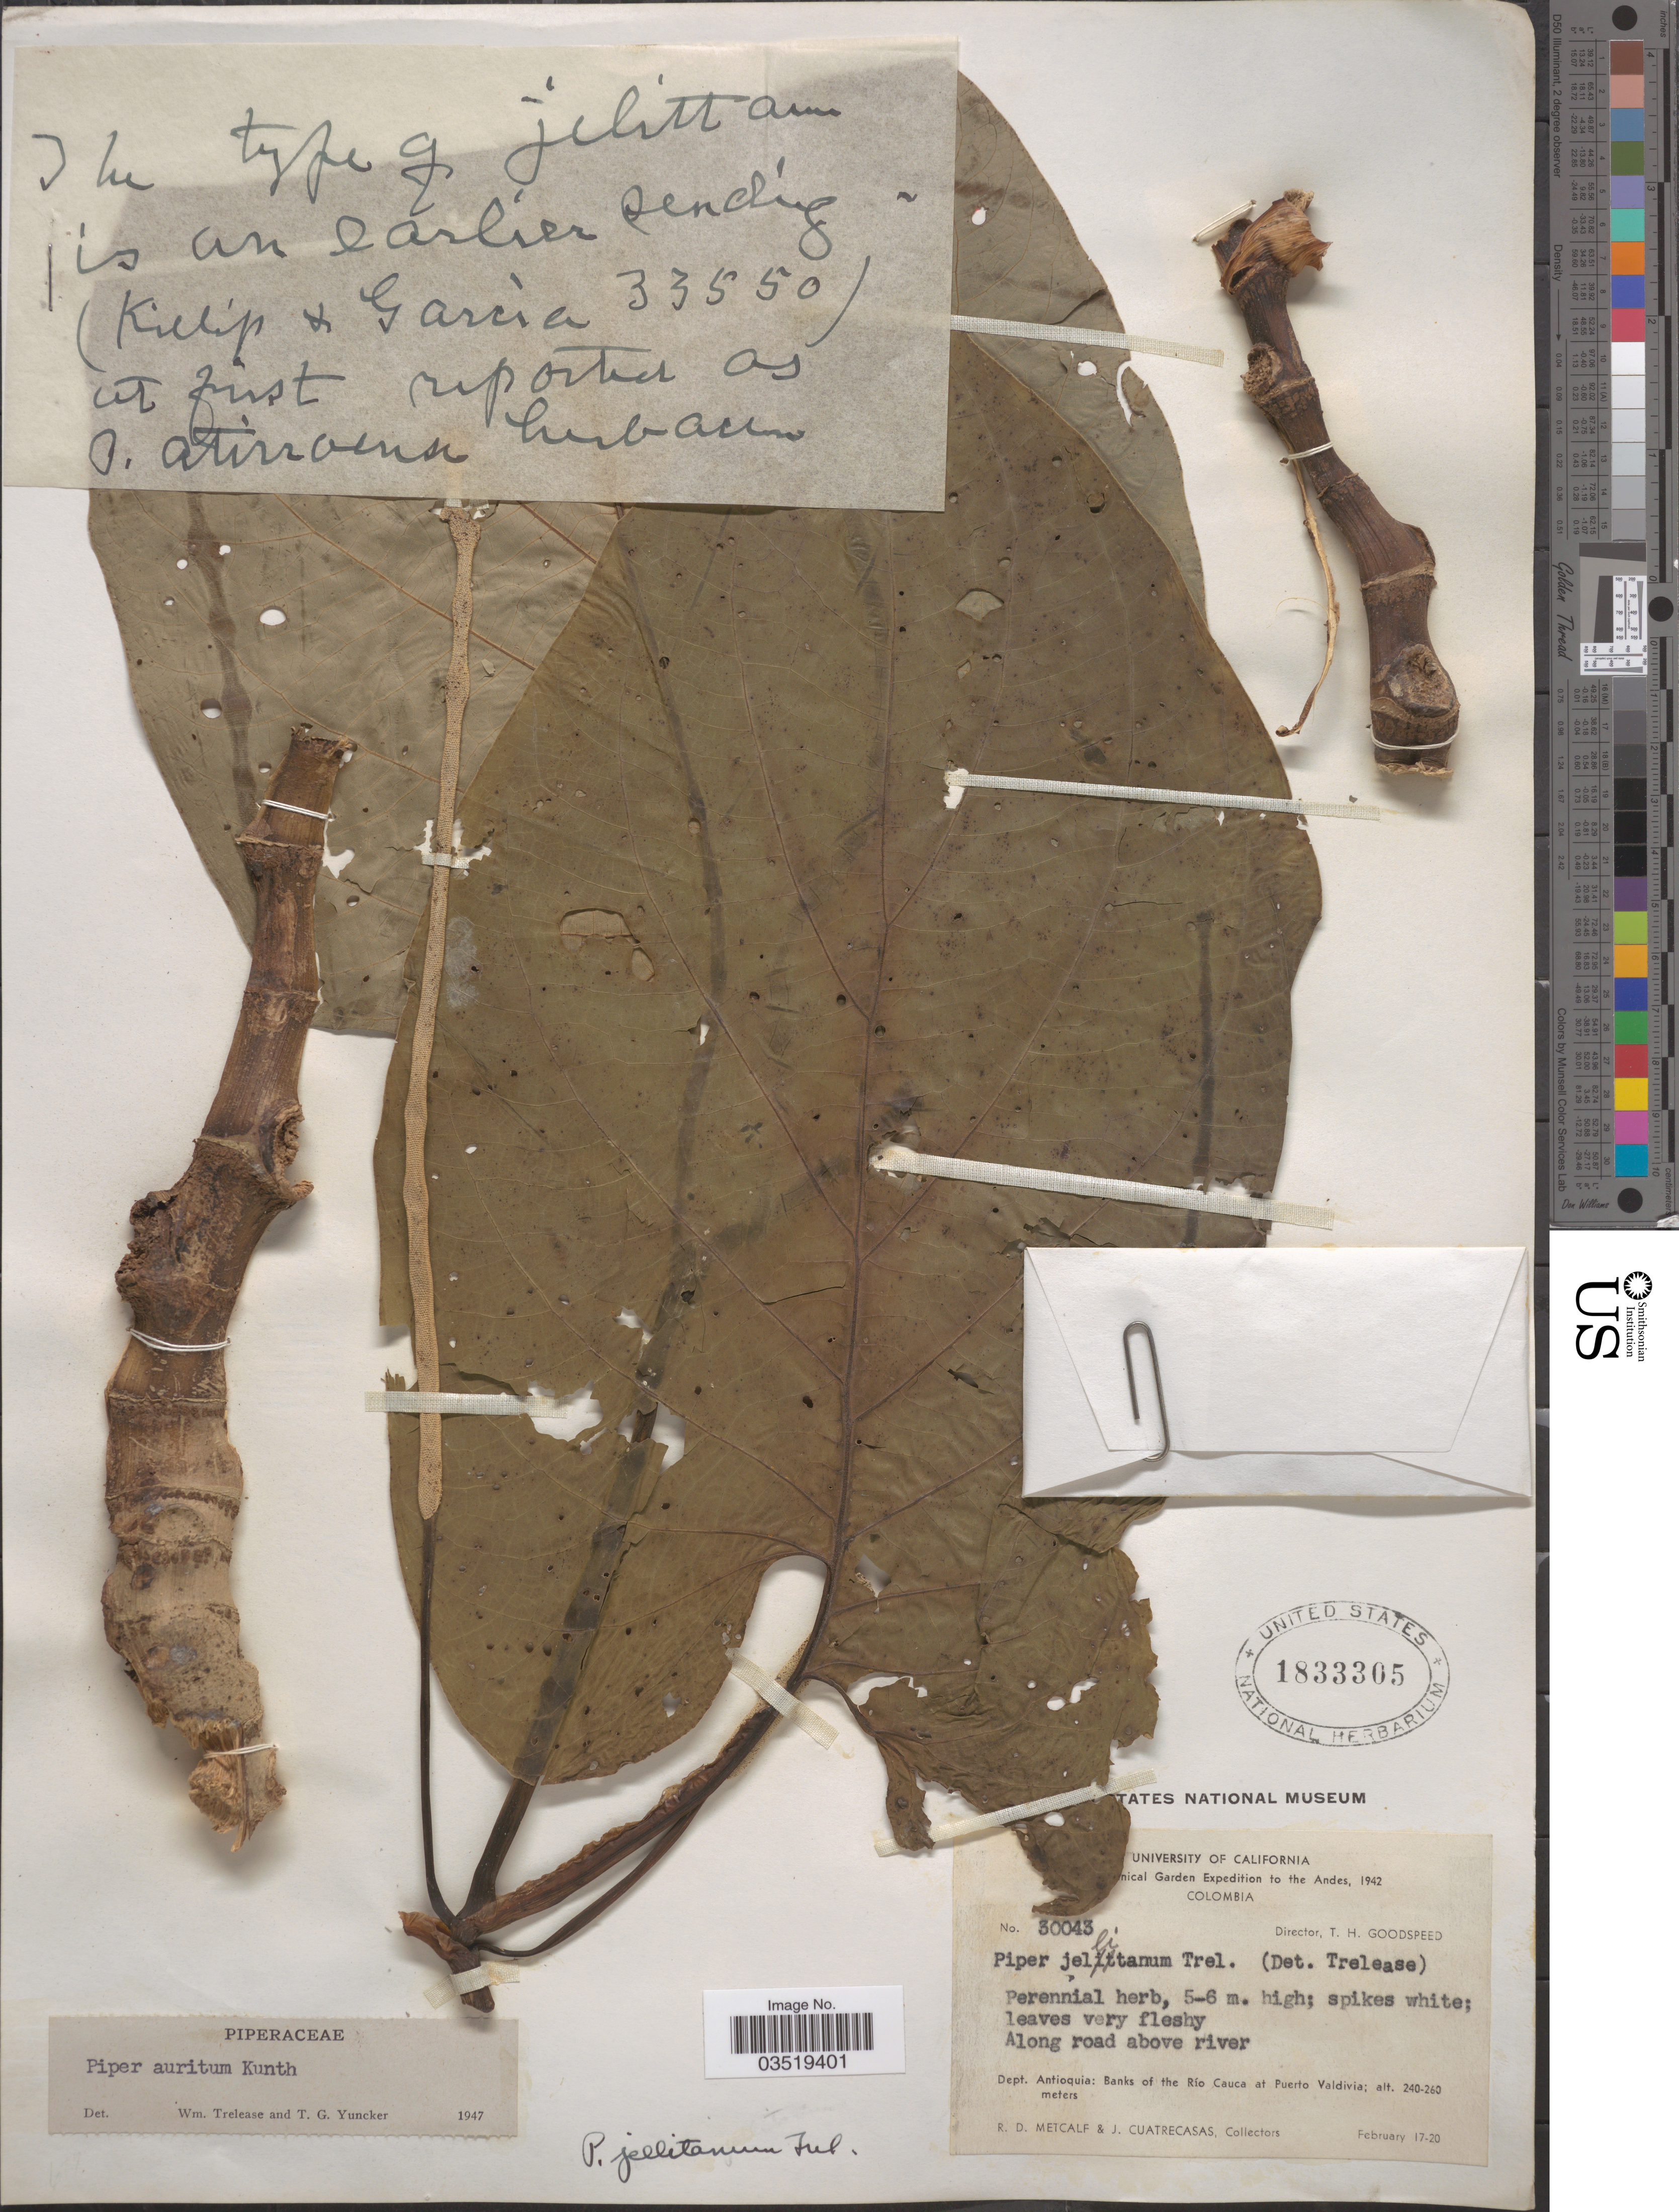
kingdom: Plantae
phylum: Tracheophyta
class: Magnoliopsida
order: Piperales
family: Piperaceae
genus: Piper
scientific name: Piper auritum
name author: Kunth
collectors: R. D. Metcalf & J. Cuatrecasas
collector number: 30043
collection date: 1942-02-17/1942-02-20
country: Colombia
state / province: Antioquia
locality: The Andes. Along road above river. Dept. Antioquia: Banks of the Río Cauca at Puerto Valdivia.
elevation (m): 240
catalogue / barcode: US 1833305